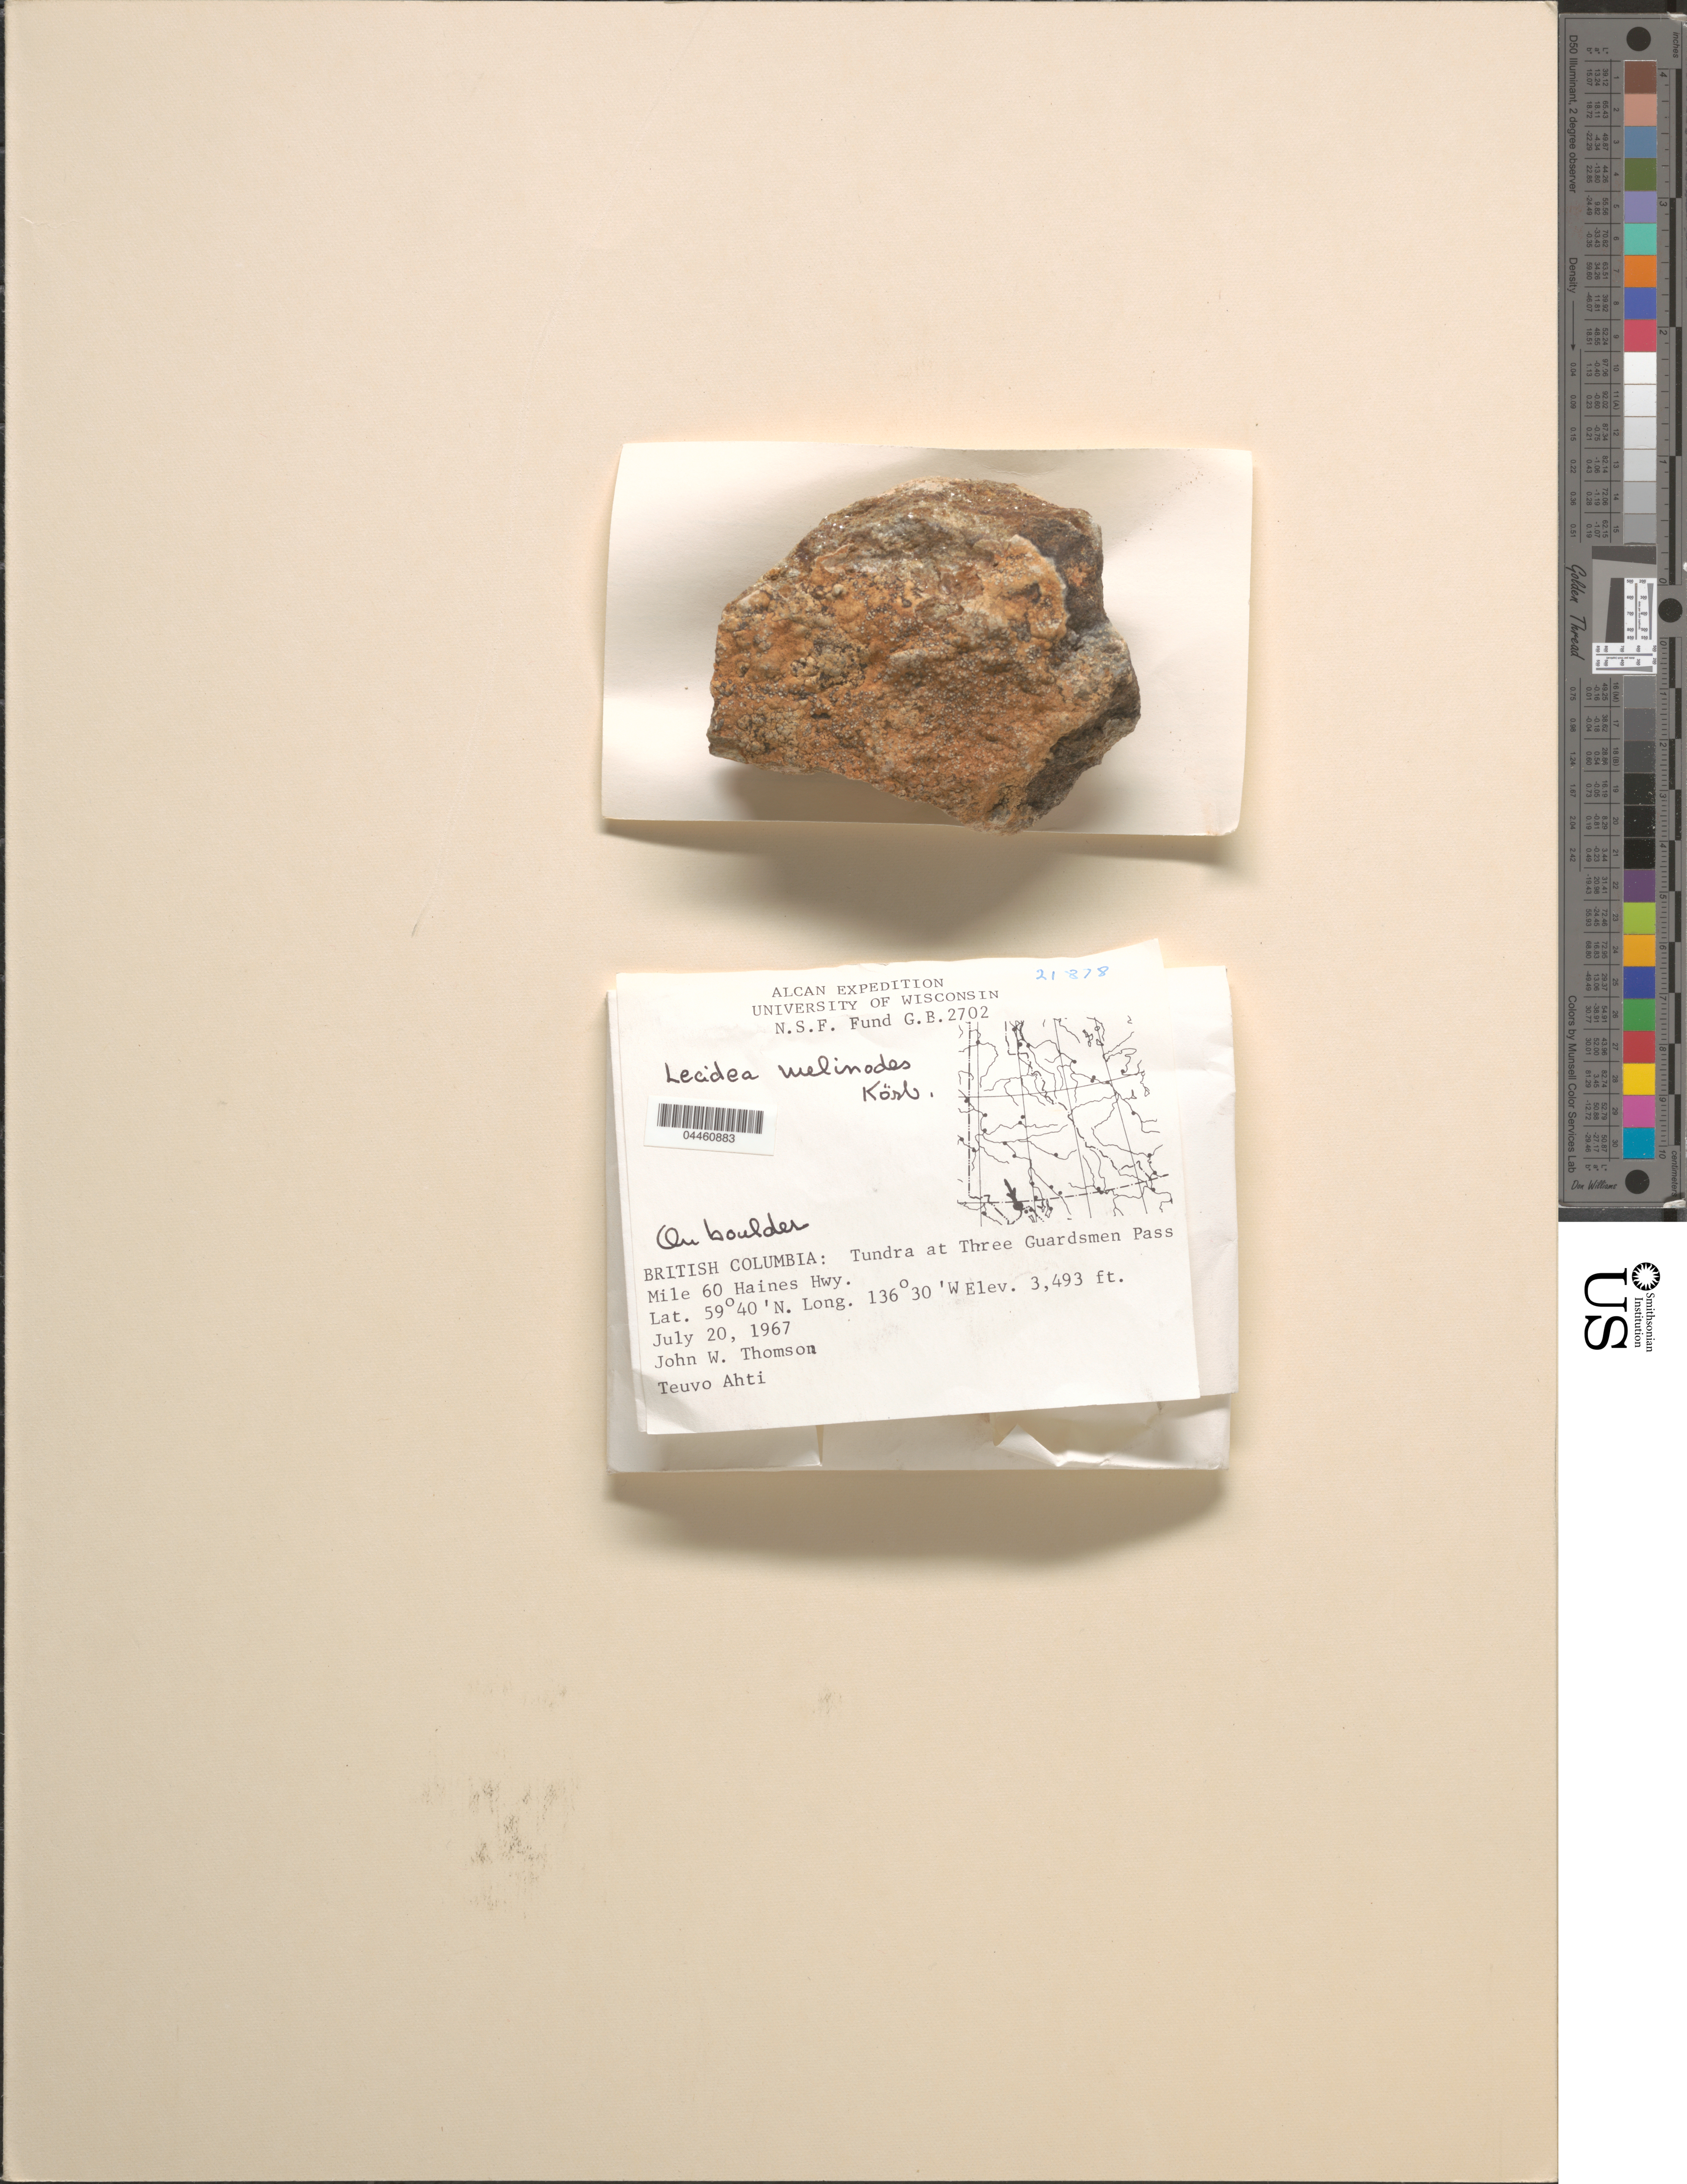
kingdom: Fungi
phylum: Ascomycota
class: Lecanoromycetes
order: Lecideales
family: Lecideaceae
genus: Lecidea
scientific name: Lecidea sp.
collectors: J. W. Thomson & T. T. Ahti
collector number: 21878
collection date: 1967-07-20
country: Canada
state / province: British Columbia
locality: Alcan Expedition University of Wisconsin. N.S.F. Fund G.B.2702. Tundra at Three Guardsmen Pass Mile 60 Haines Hwy.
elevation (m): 1065